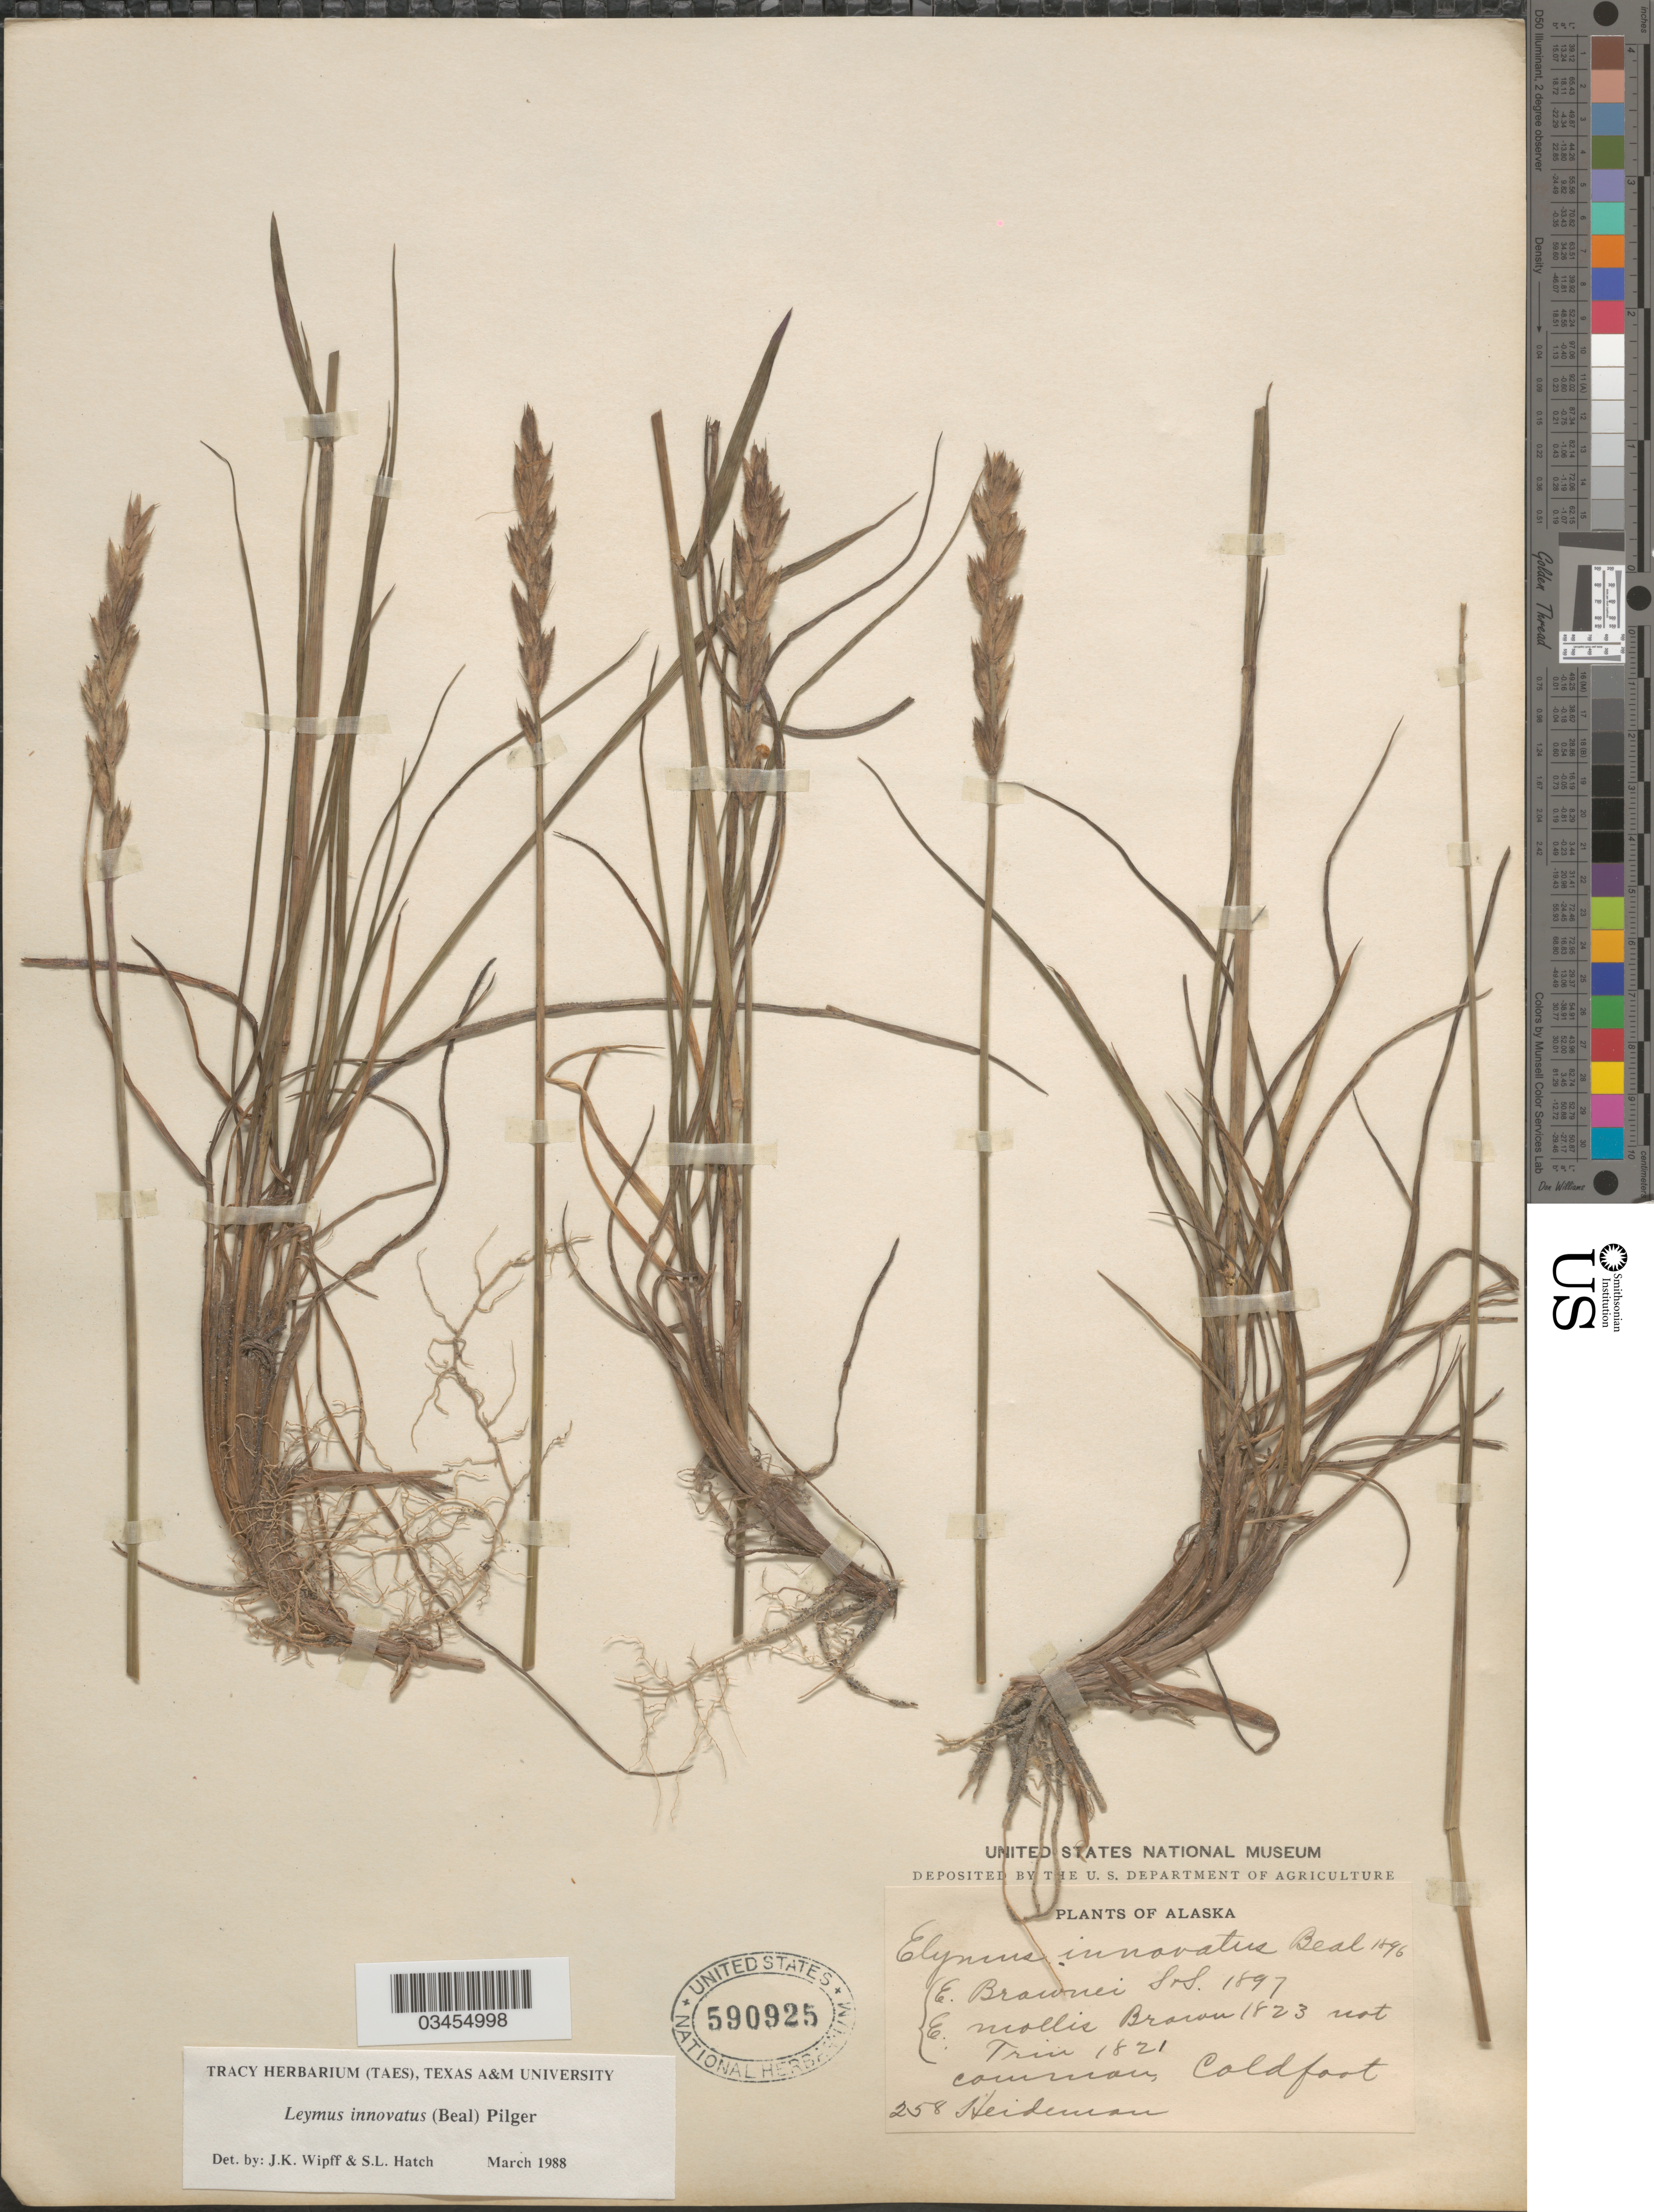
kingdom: Plantae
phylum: Tracheophyta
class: Liliopsida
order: Poales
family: Poaceae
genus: Leymus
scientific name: Leymus innovatus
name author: (W.J. Beal) Pilg.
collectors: Heideman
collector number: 258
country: United States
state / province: Alaska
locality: Common, Coldfoot.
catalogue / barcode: US 590925